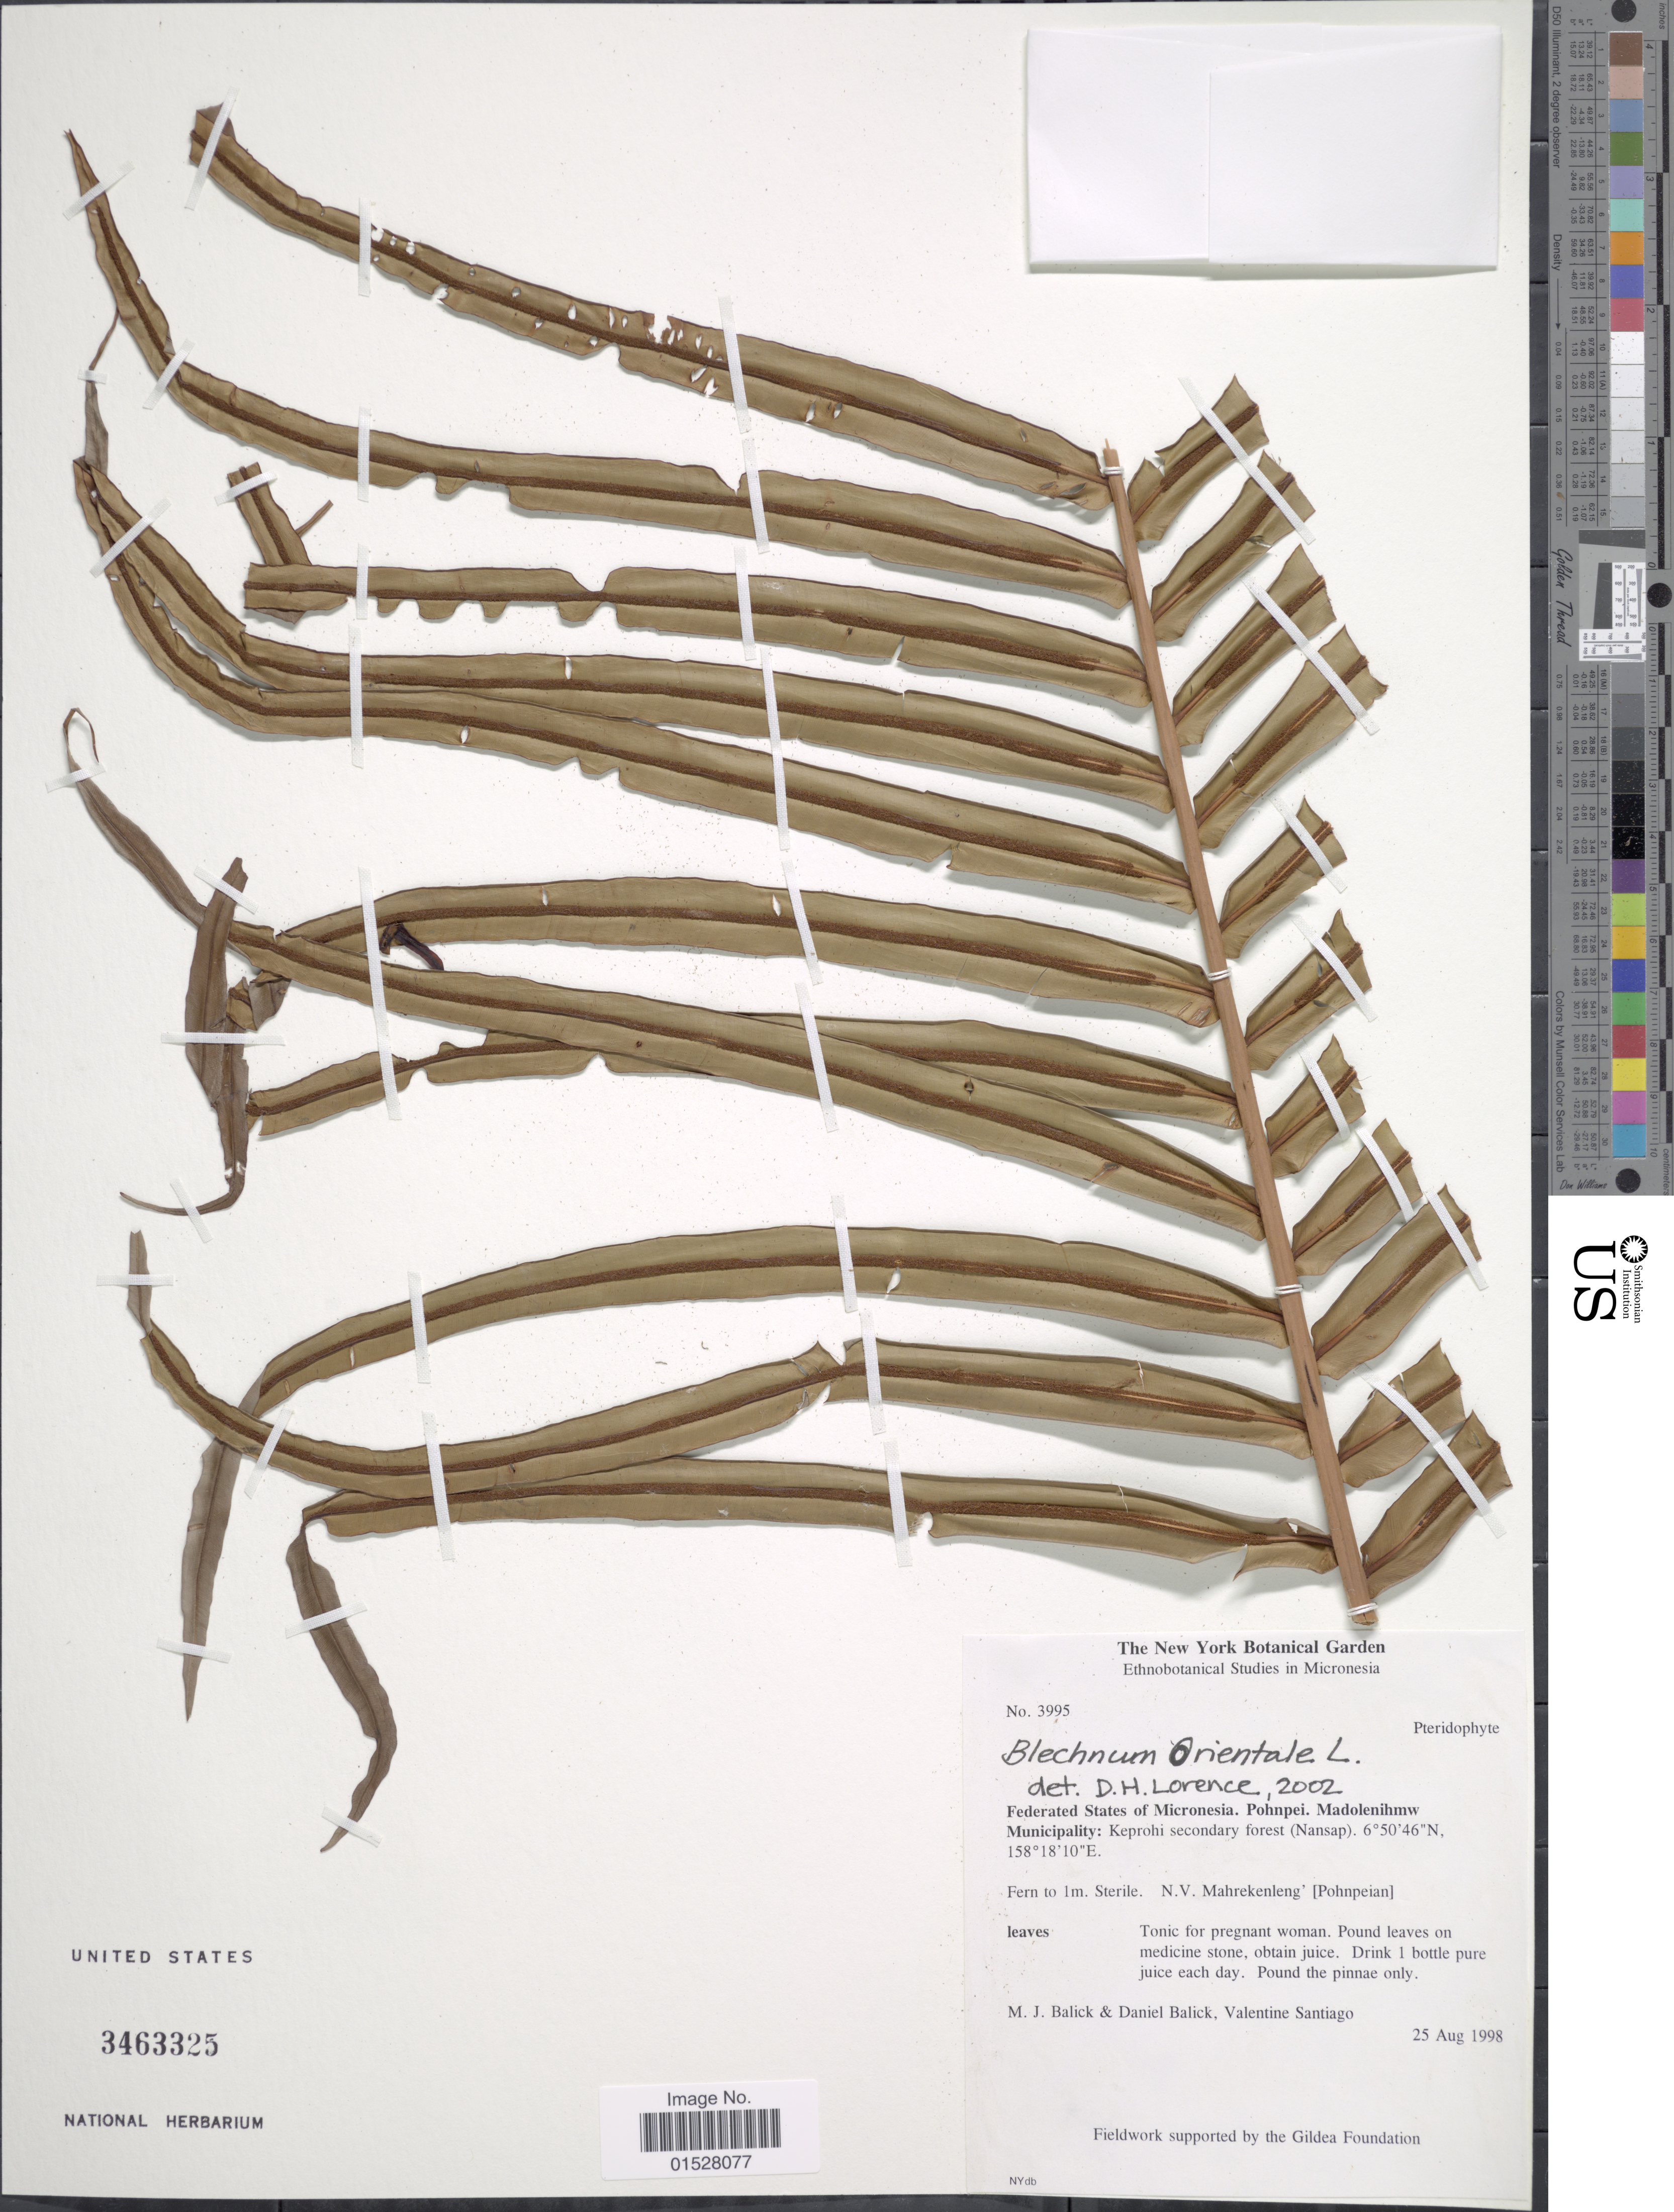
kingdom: Plantae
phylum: Tracheophyta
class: Polypodiopsida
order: Polypodiales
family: Blechnaceae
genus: Blechnum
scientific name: Blechnum orientale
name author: L.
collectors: M. J. Balick, D. Balick & V. Santiago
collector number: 3995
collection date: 1998-08-25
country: Micronesia, Federated States of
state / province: Pohnpei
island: Pohnpei [Ponape]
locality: Madolenihmw Municipality: Leprohi secondary forest (Nansap).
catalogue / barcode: US 3463325